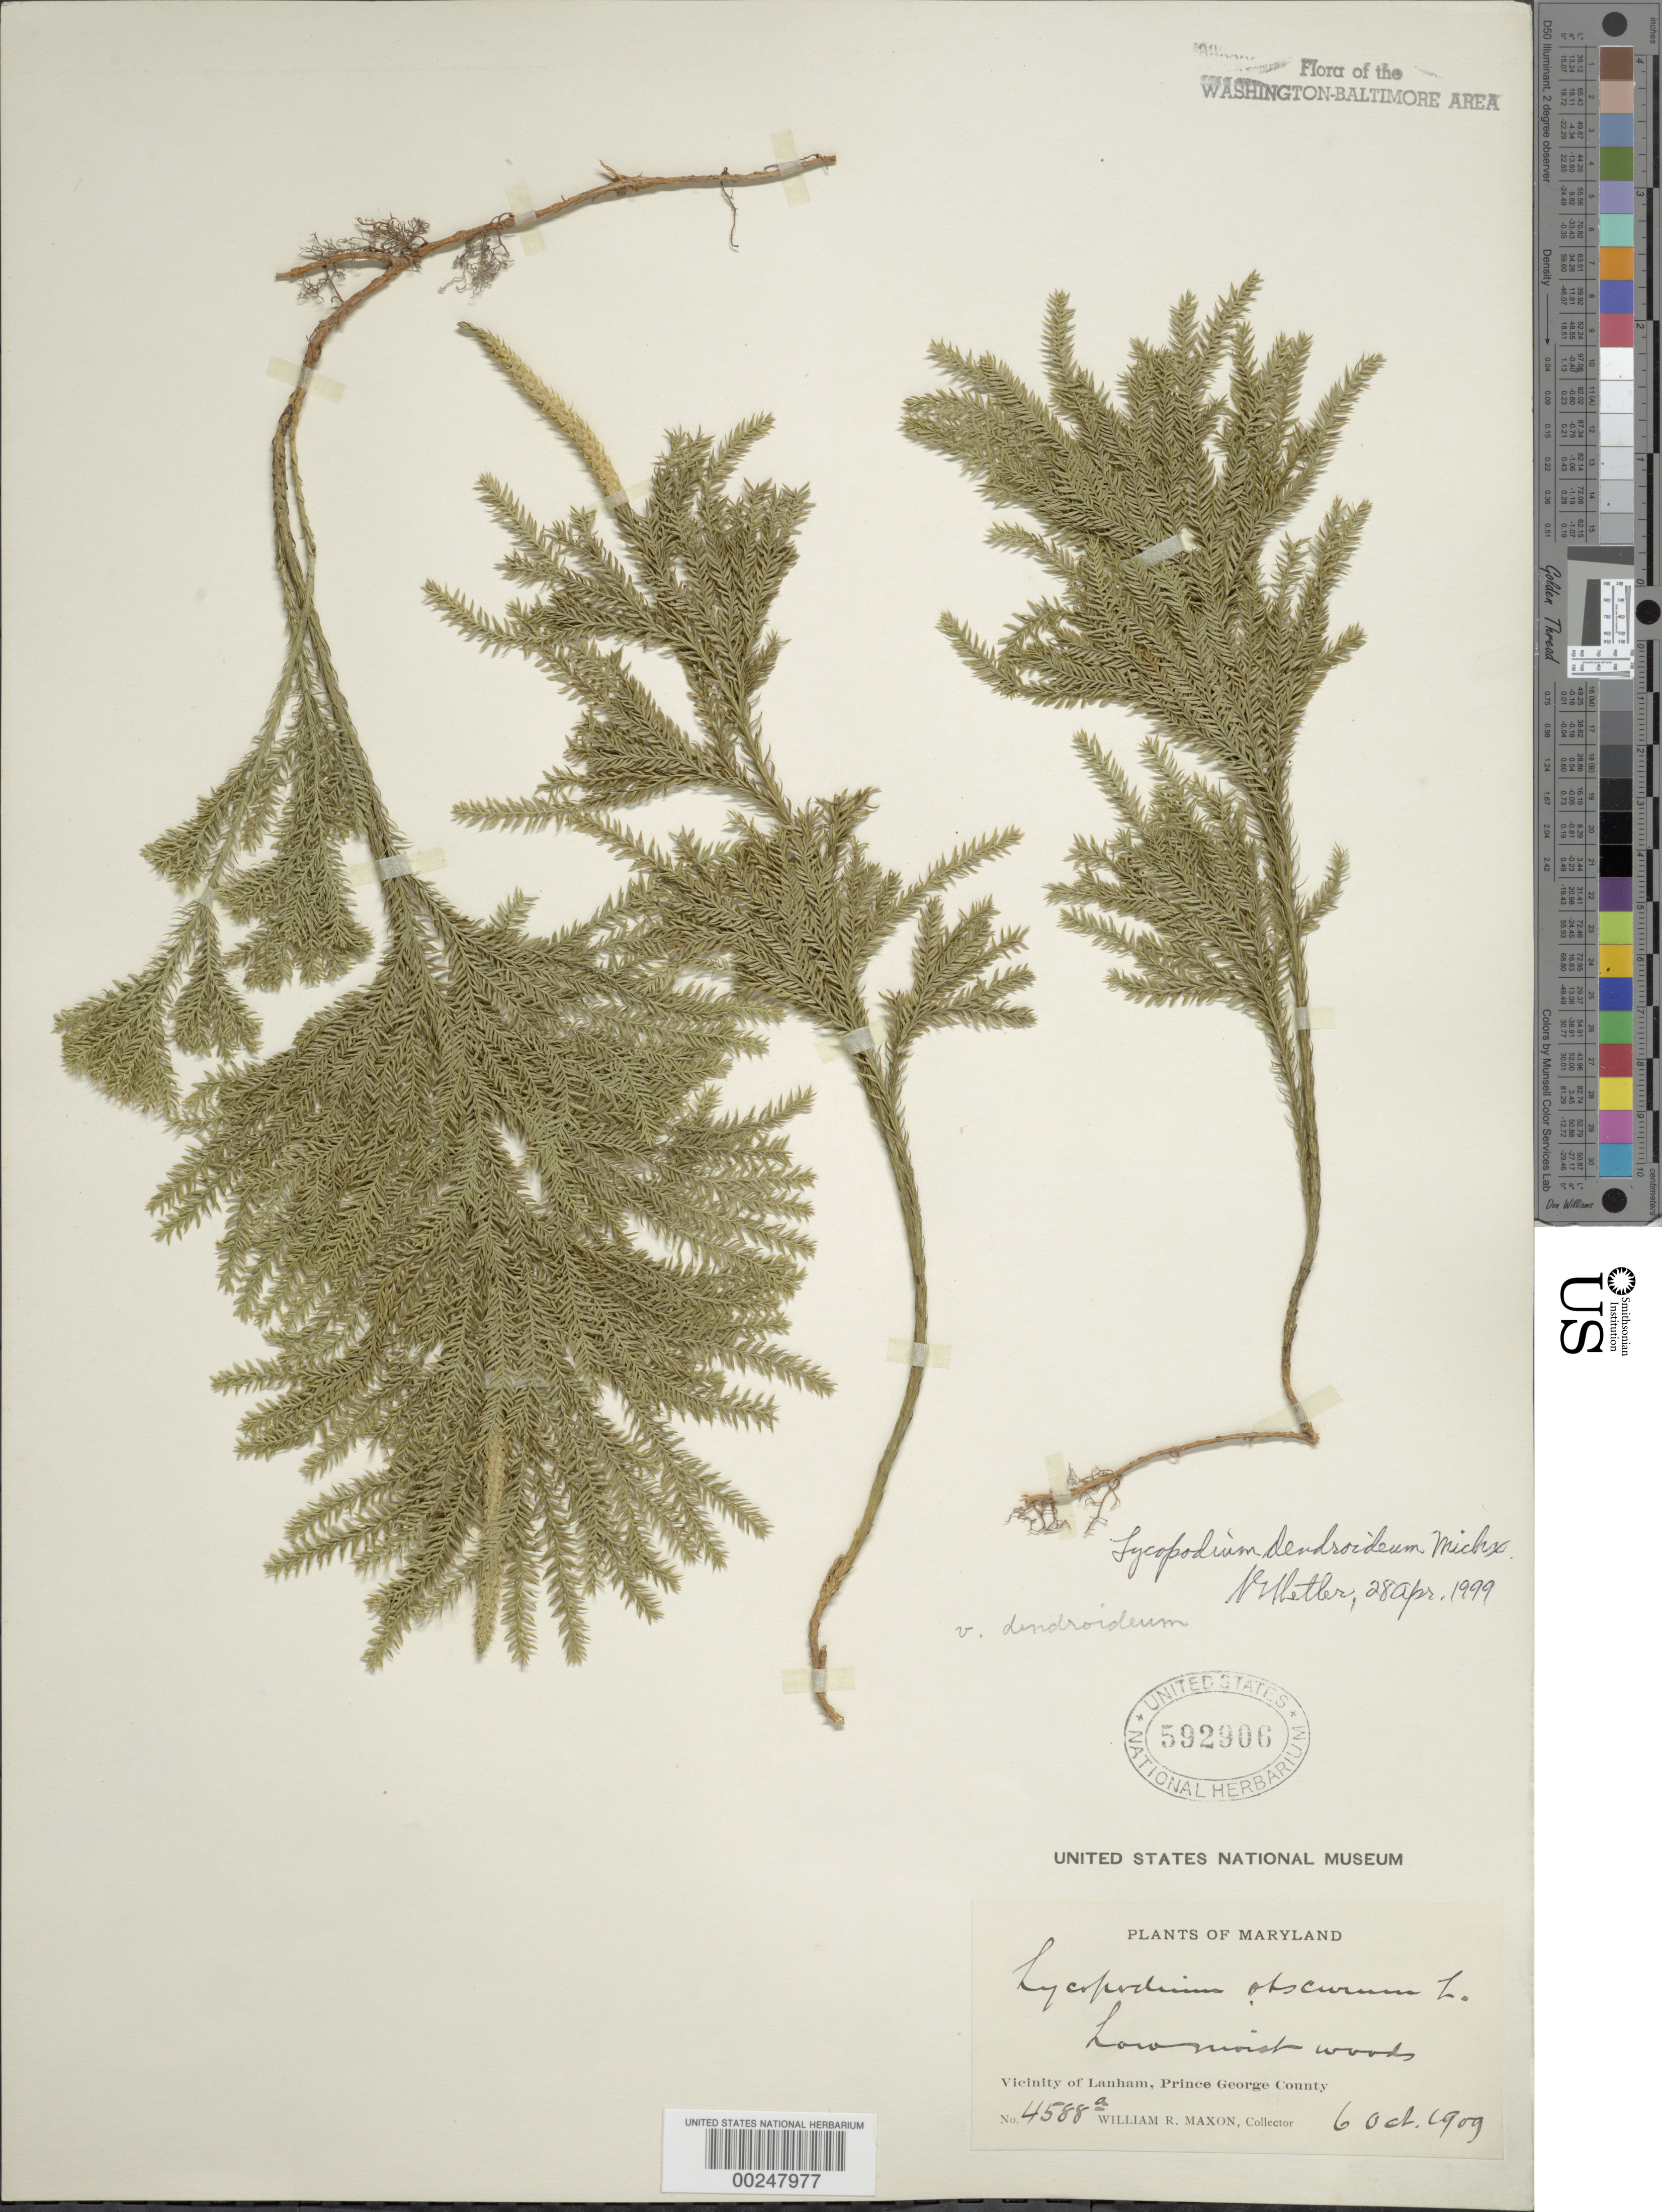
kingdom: Plantae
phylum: Tracheophyta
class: Lycopodiopsida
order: Lycopodiales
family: Lycopodiaceae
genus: Dendrolycopodium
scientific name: Dendrolycopodium dendroideum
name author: (Michx.) A. Haines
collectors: W. R. Maxon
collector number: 4588A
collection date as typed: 06 Oct 1909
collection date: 1909-10-06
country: United States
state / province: Maryland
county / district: Prince George's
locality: Lanham vicinity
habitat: Low moist woods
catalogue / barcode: US 592906